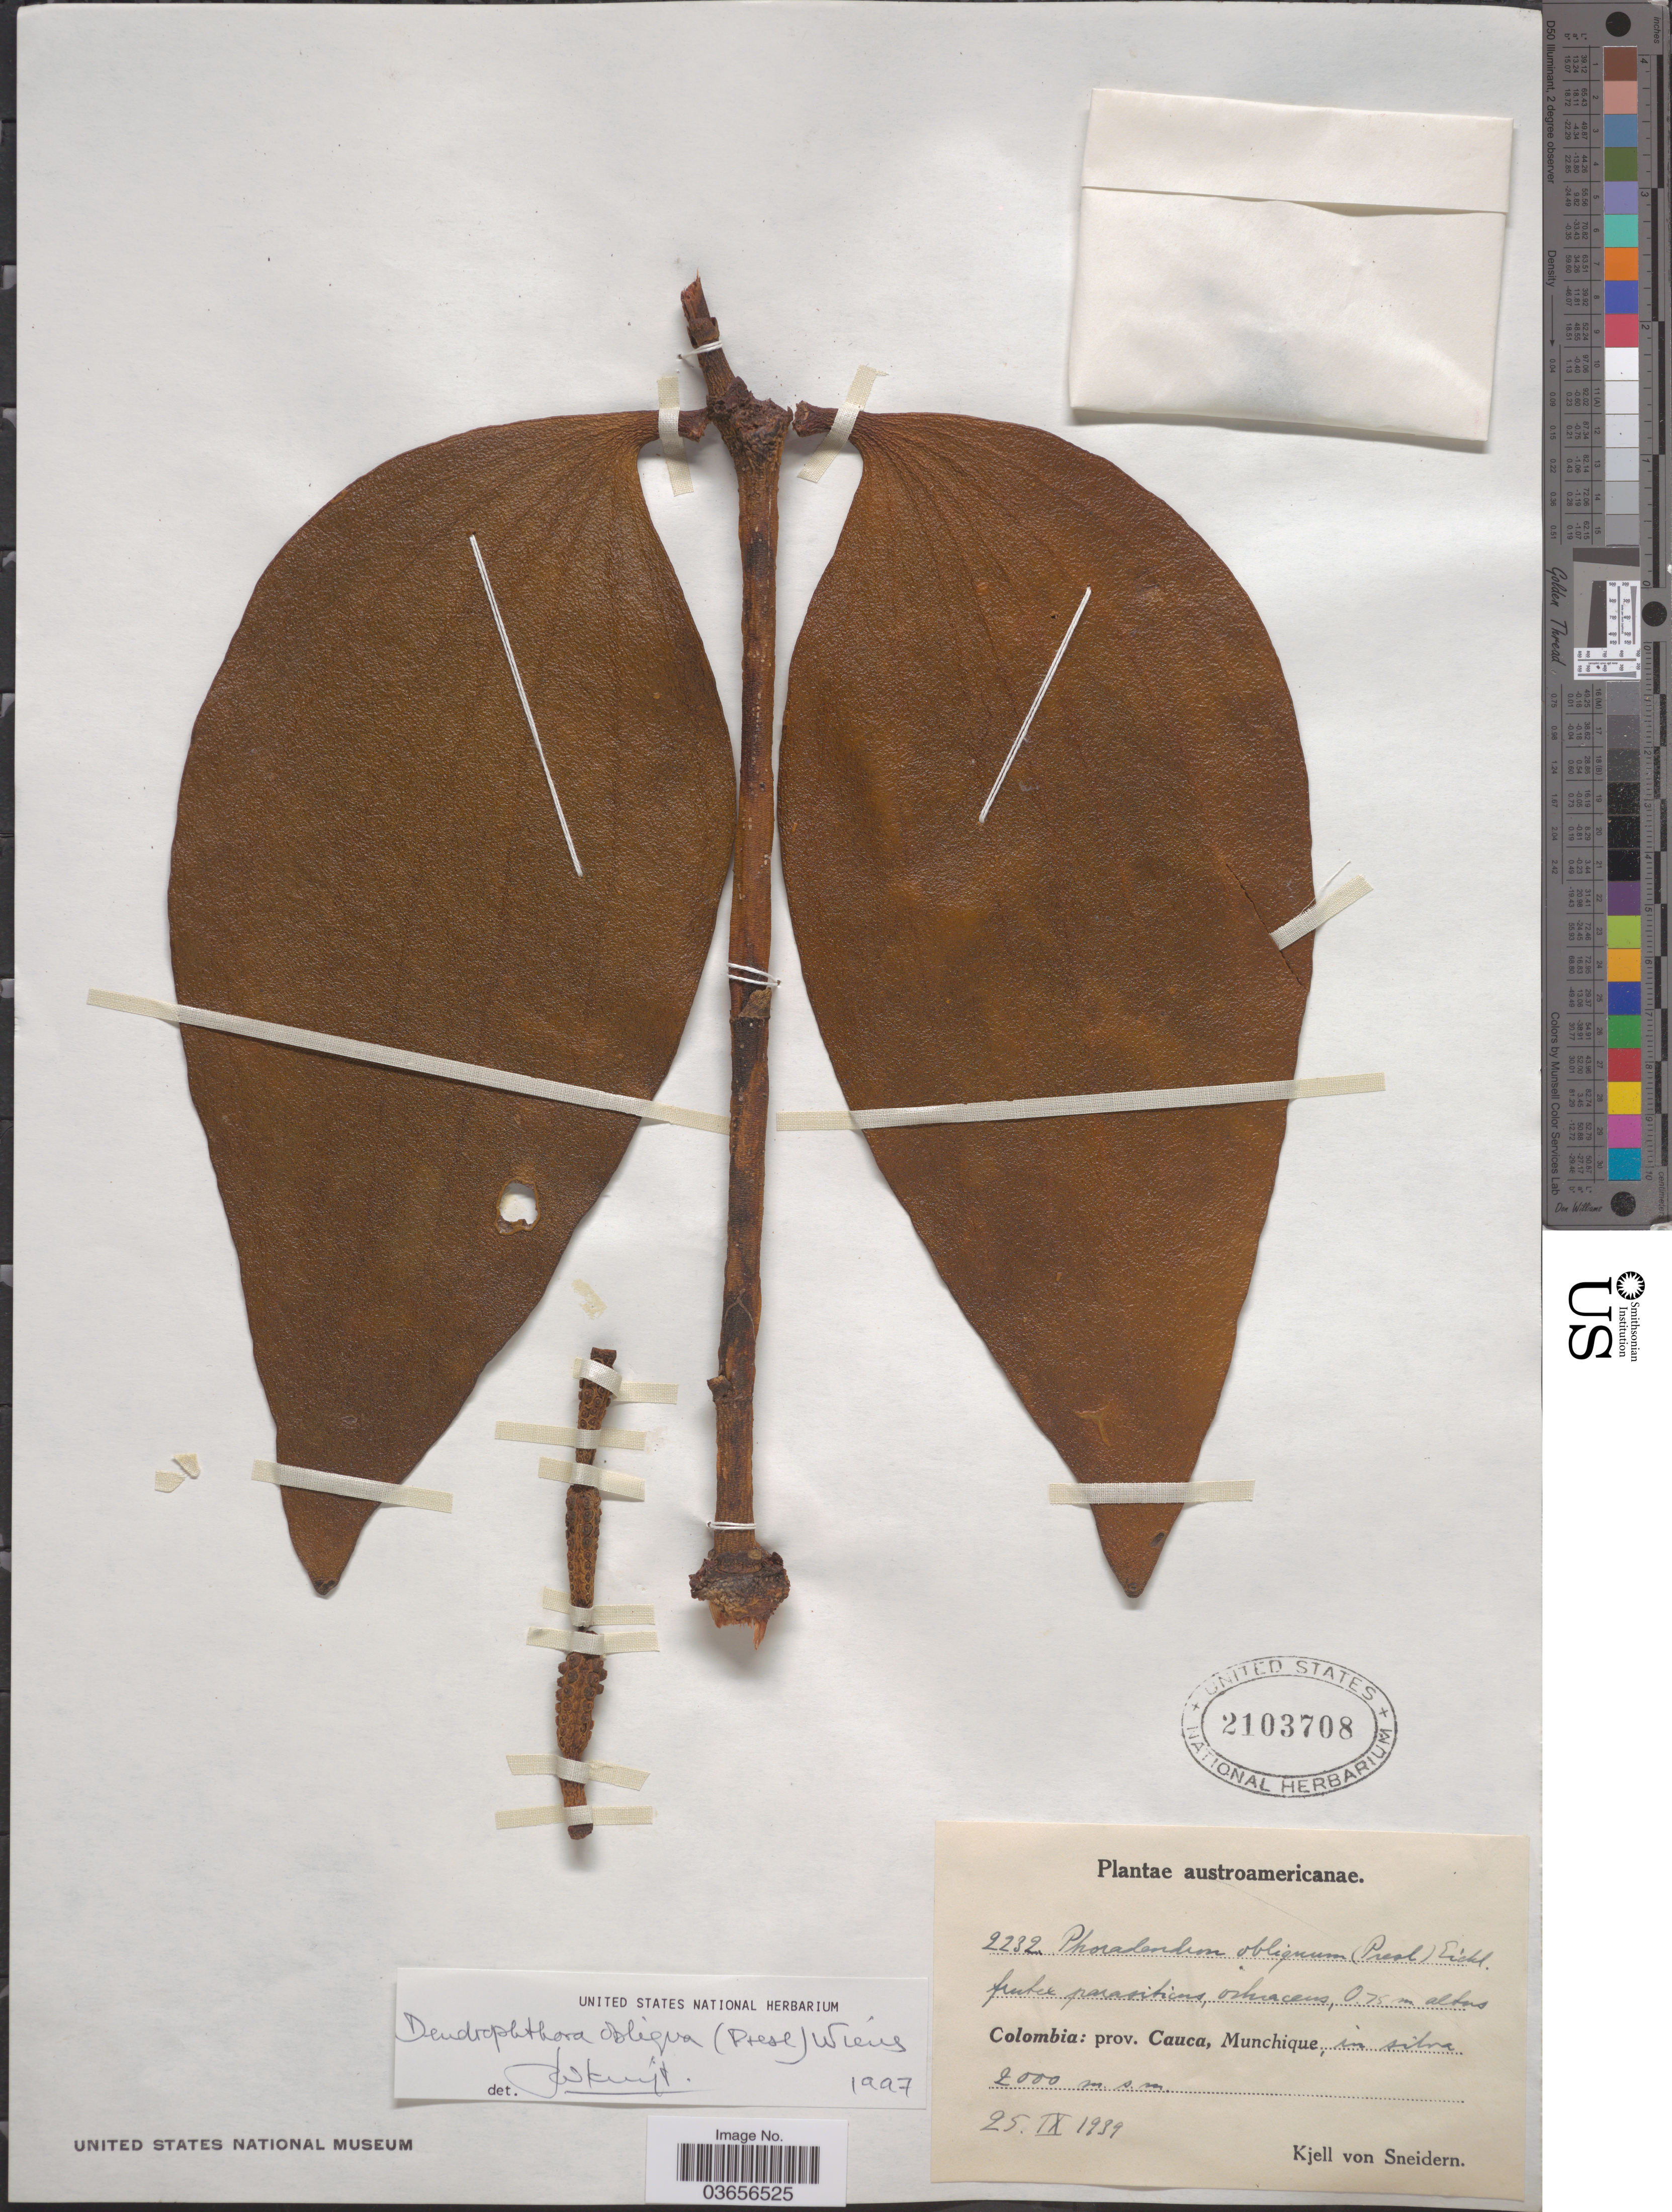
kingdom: Plantae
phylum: Tracheophyta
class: Magnoliopsida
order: Santalales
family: Viscaceae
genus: Dendrophthora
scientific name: Dendrophthora obliqua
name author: (C. Presl) Wiens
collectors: K. von Sneidern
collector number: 2232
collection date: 1939-09-25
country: Colombia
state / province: Cauca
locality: Munchique, in silva.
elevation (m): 2000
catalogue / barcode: US 2103708